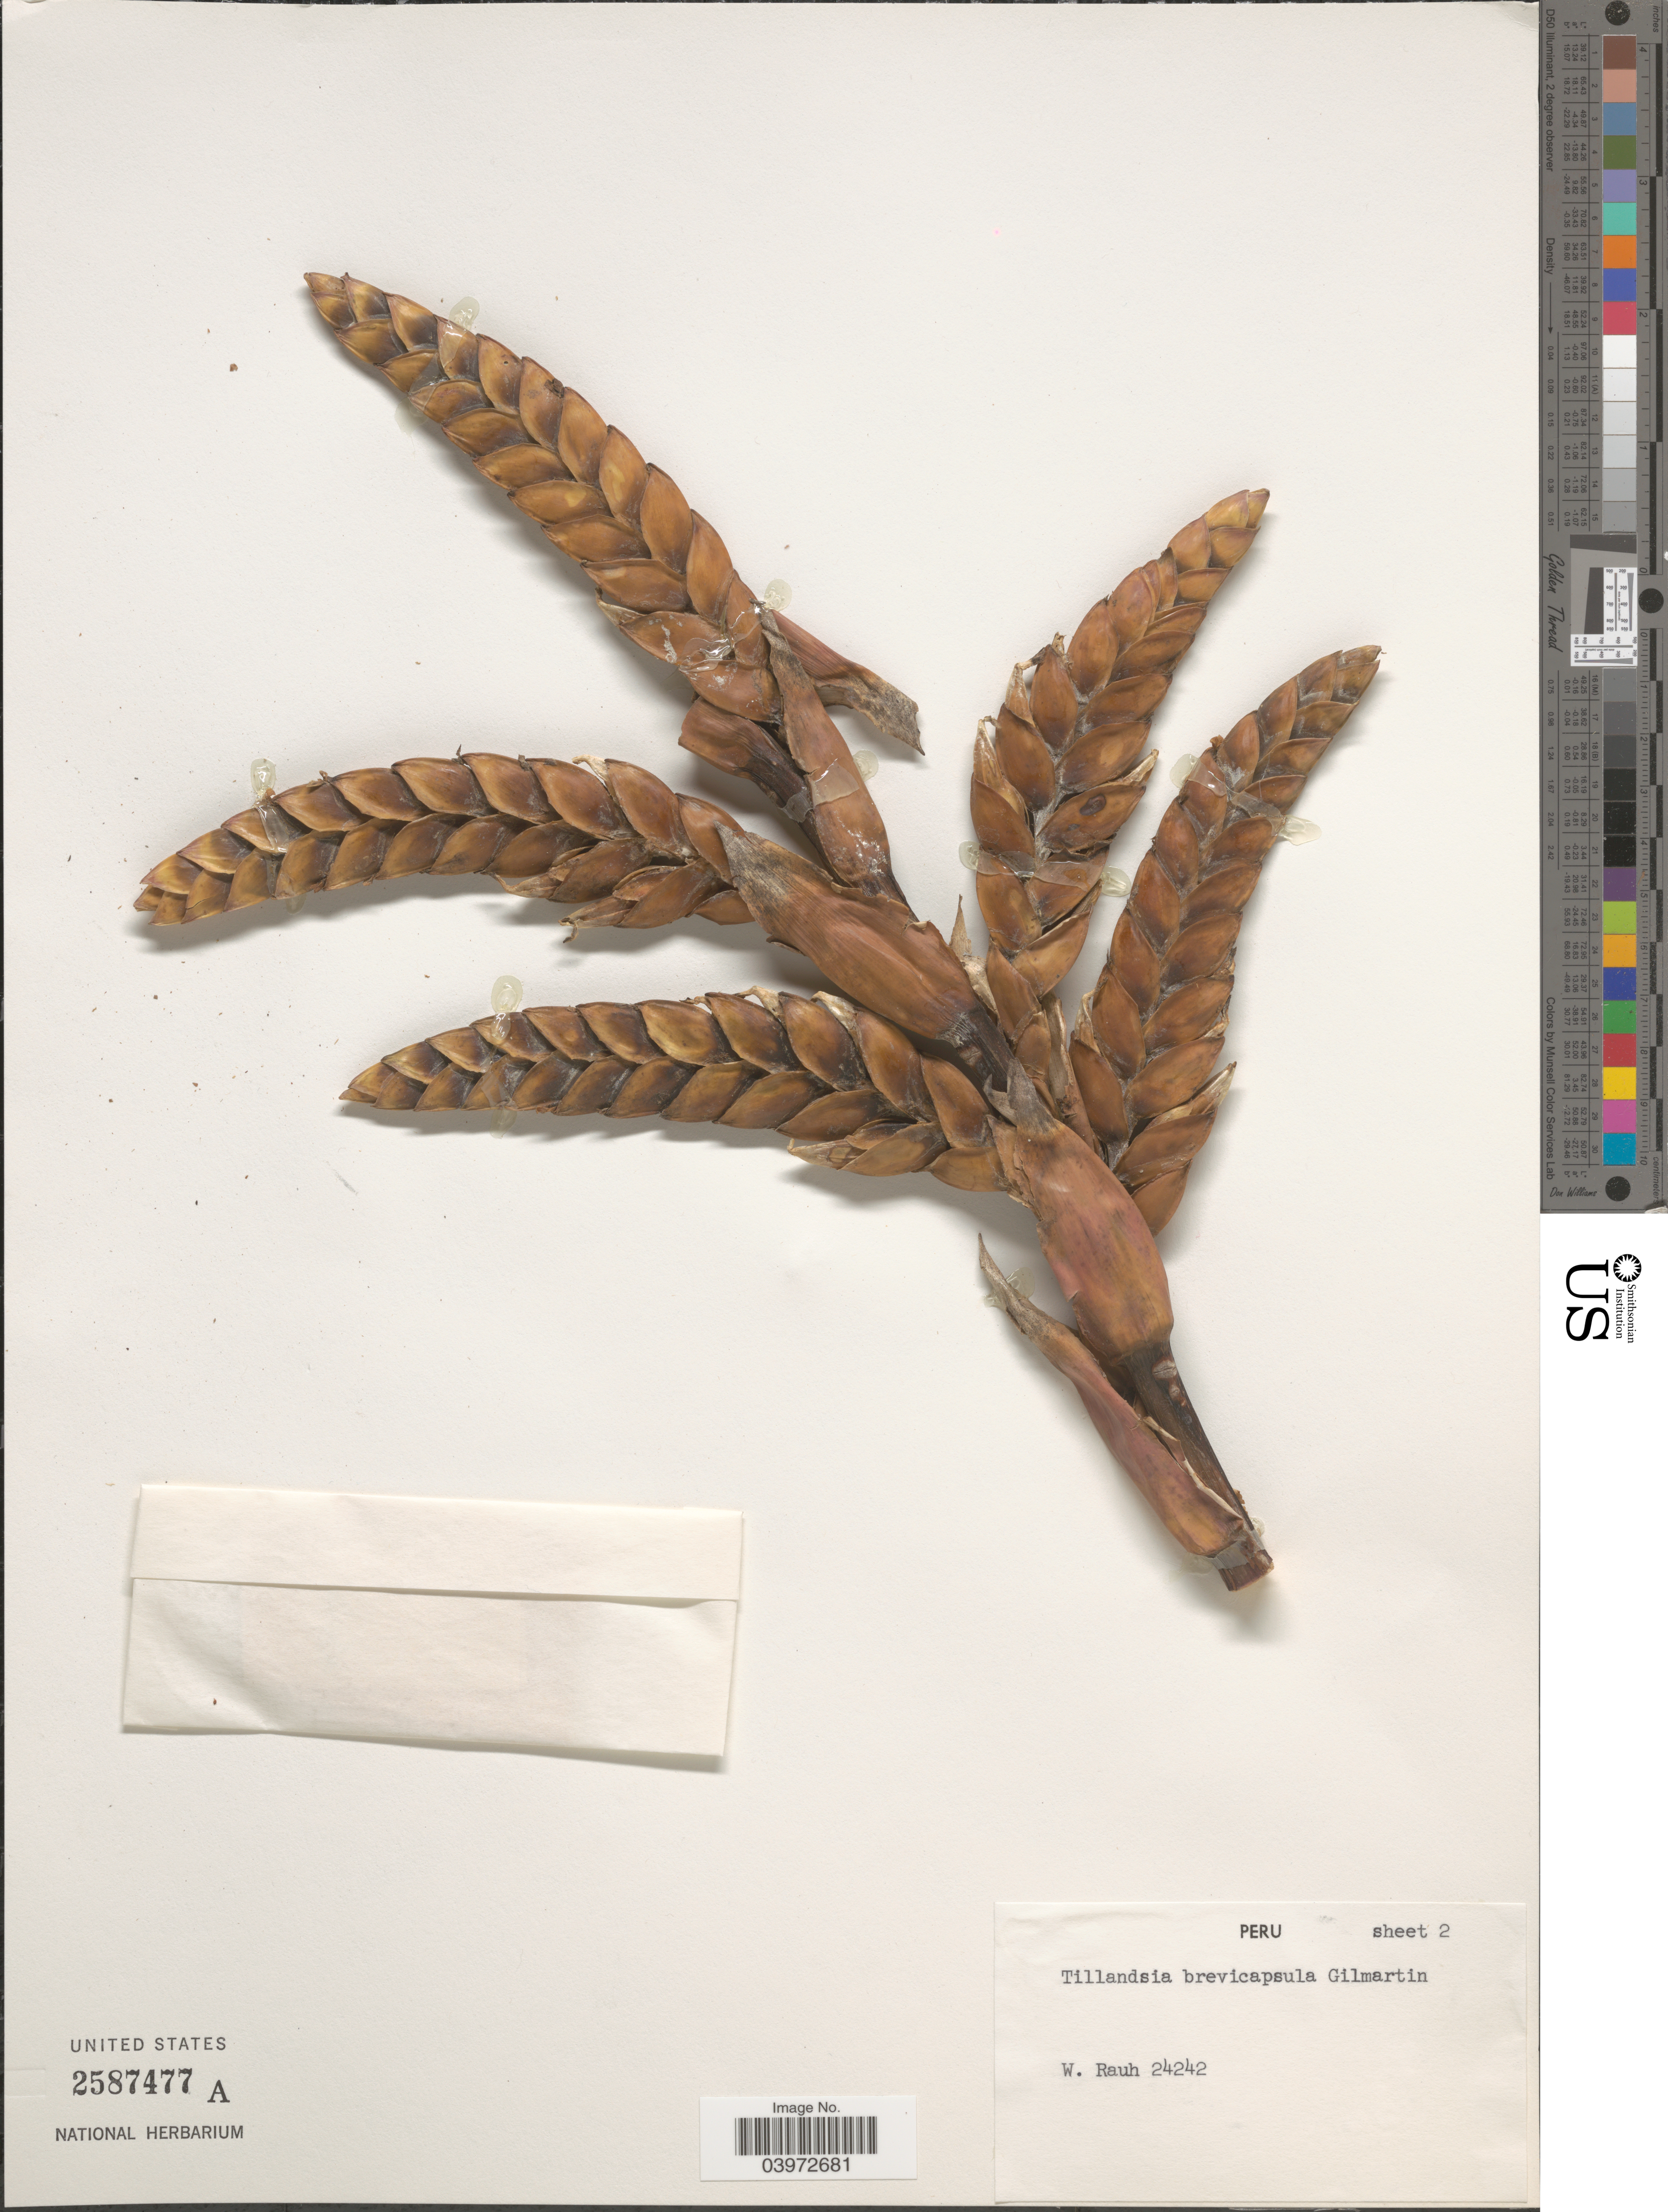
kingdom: Plantae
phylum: Tracheophyta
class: Liliopsida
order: Poales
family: Bromeliaceae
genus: Tillandsia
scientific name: Tillandsia brevicapsula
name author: Gilmartin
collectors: W. Rauh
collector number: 24242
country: Peru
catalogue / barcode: US 2587477A